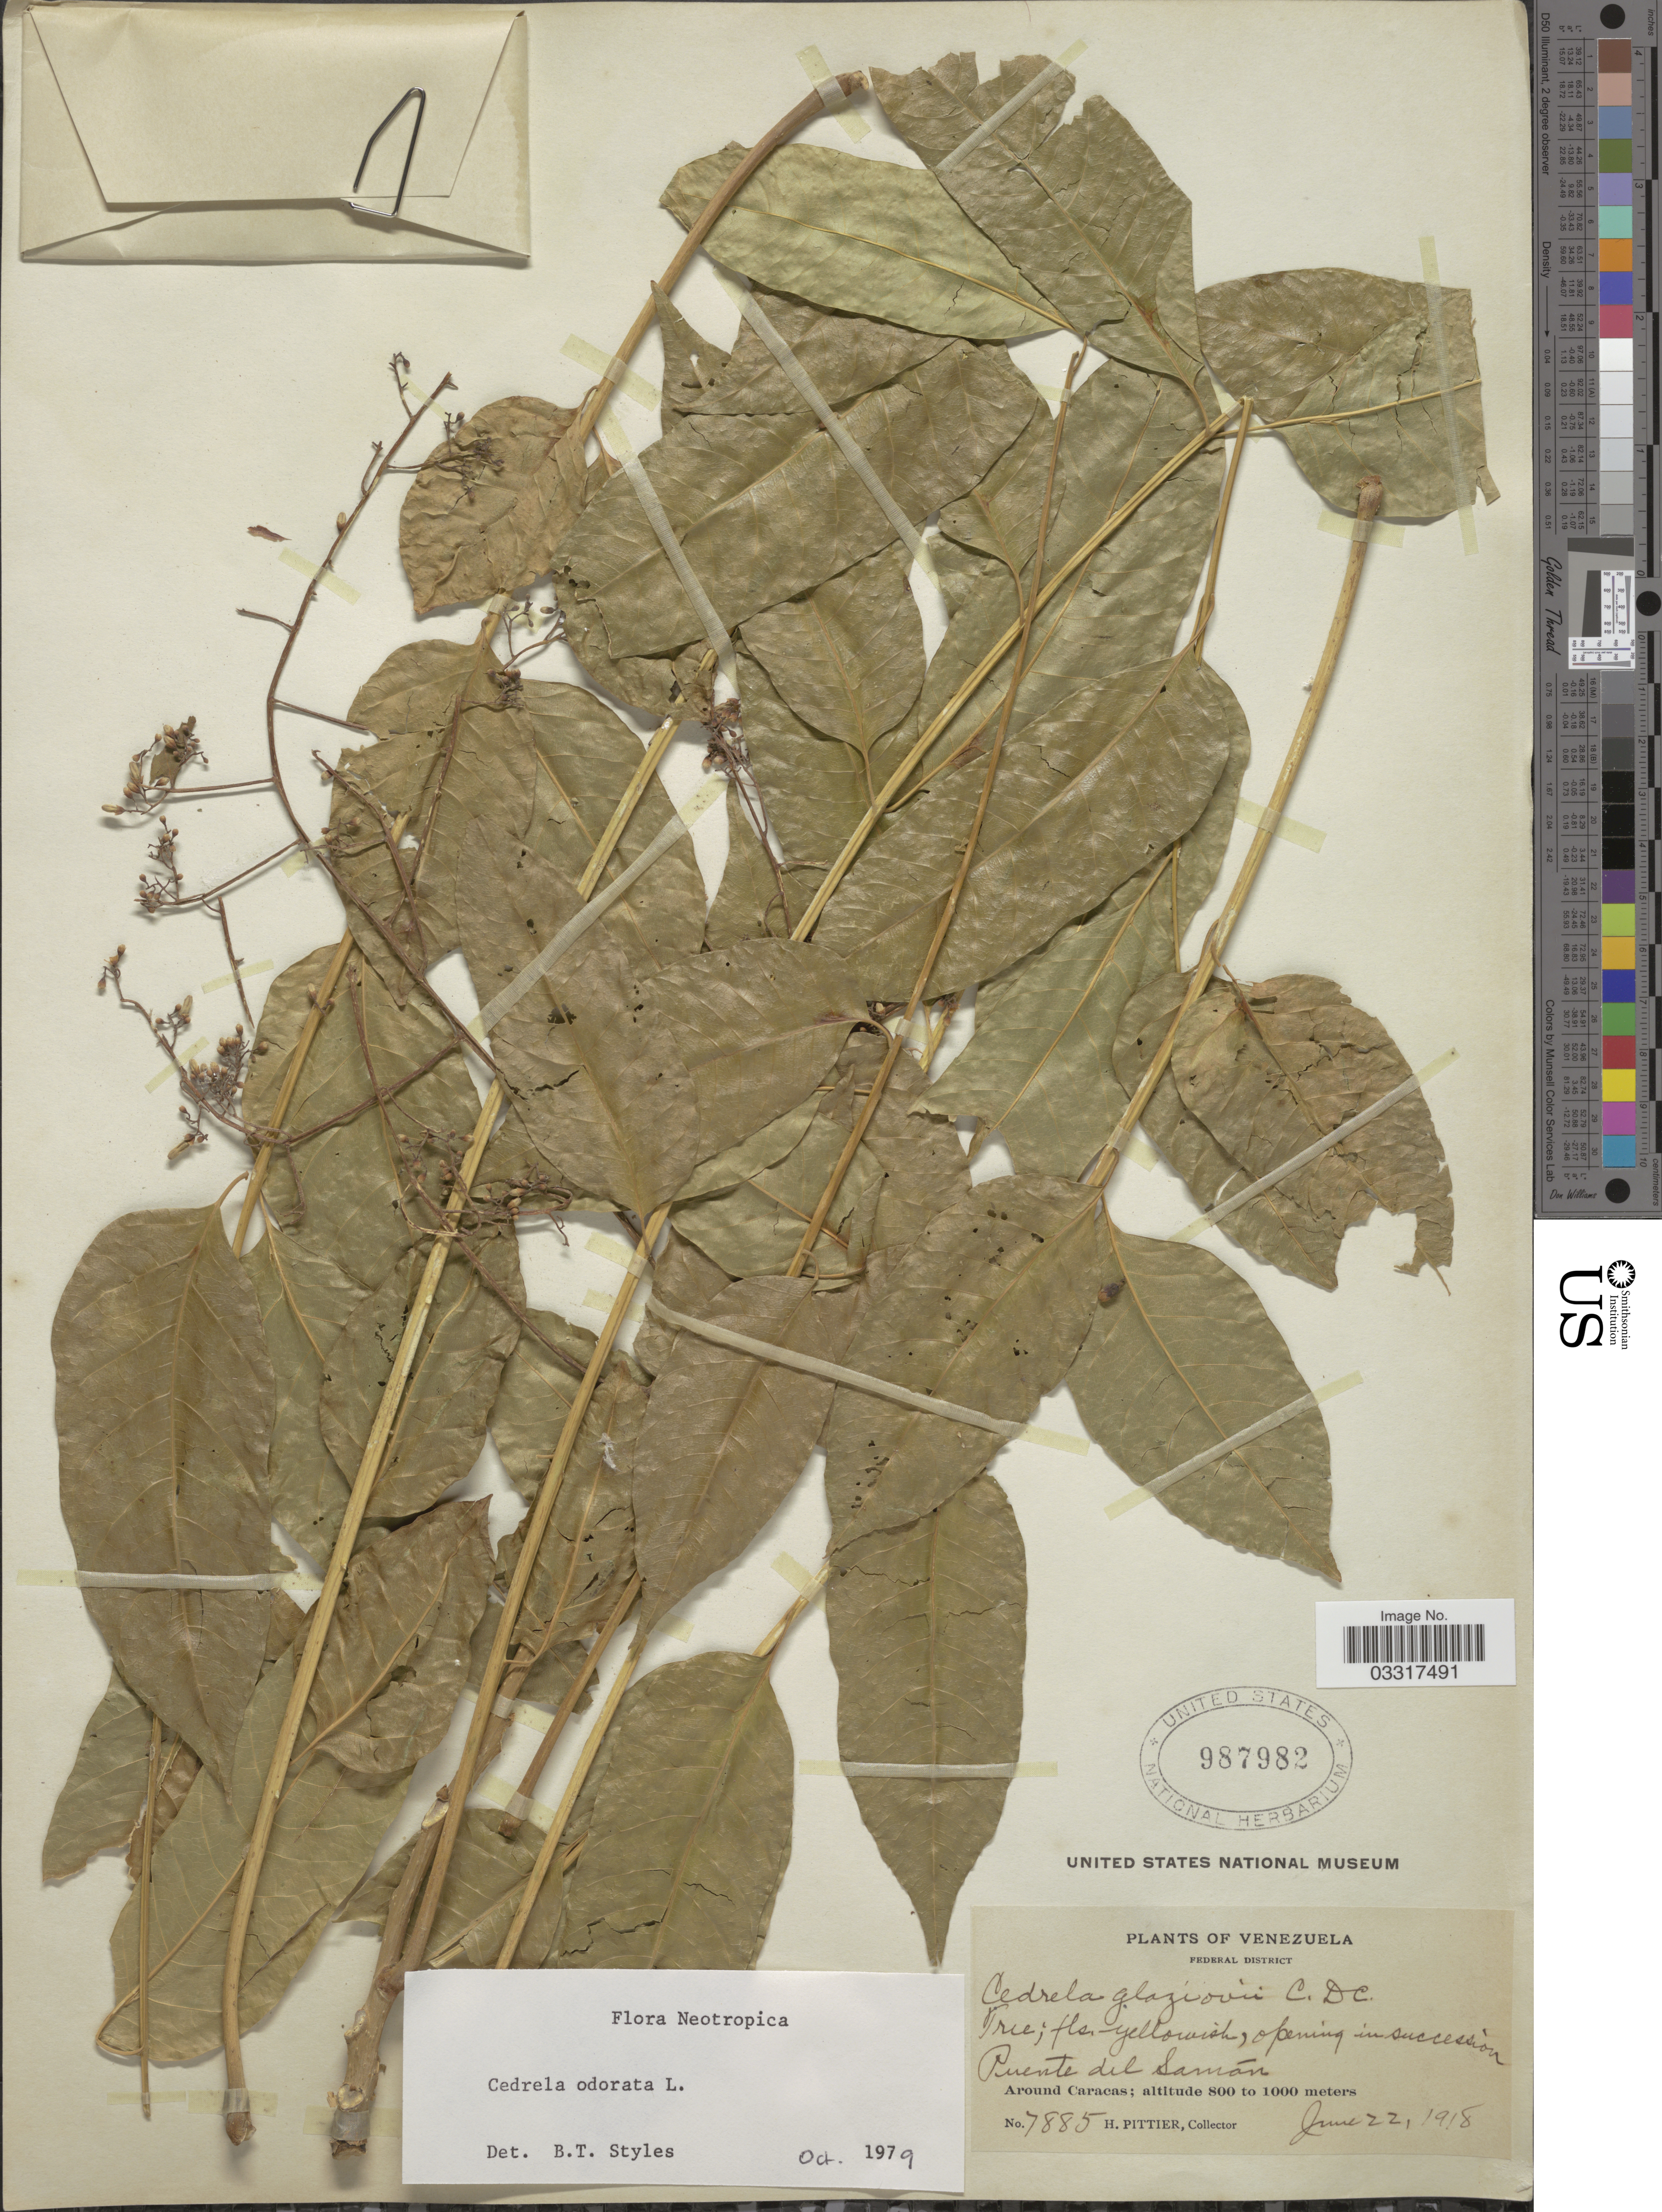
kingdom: Plantae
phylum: Tracheophyta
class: Magnoliopsida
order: Sapindales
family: Meliaceae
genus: Cedrela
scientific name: Cedrela odorata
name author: L.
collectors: H. F. Pittier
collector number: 7885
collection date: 1918-06-22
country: Venezuela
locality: Federal District. Puente de Samán. Around Caracas.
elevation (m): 800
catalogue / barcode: US 987982